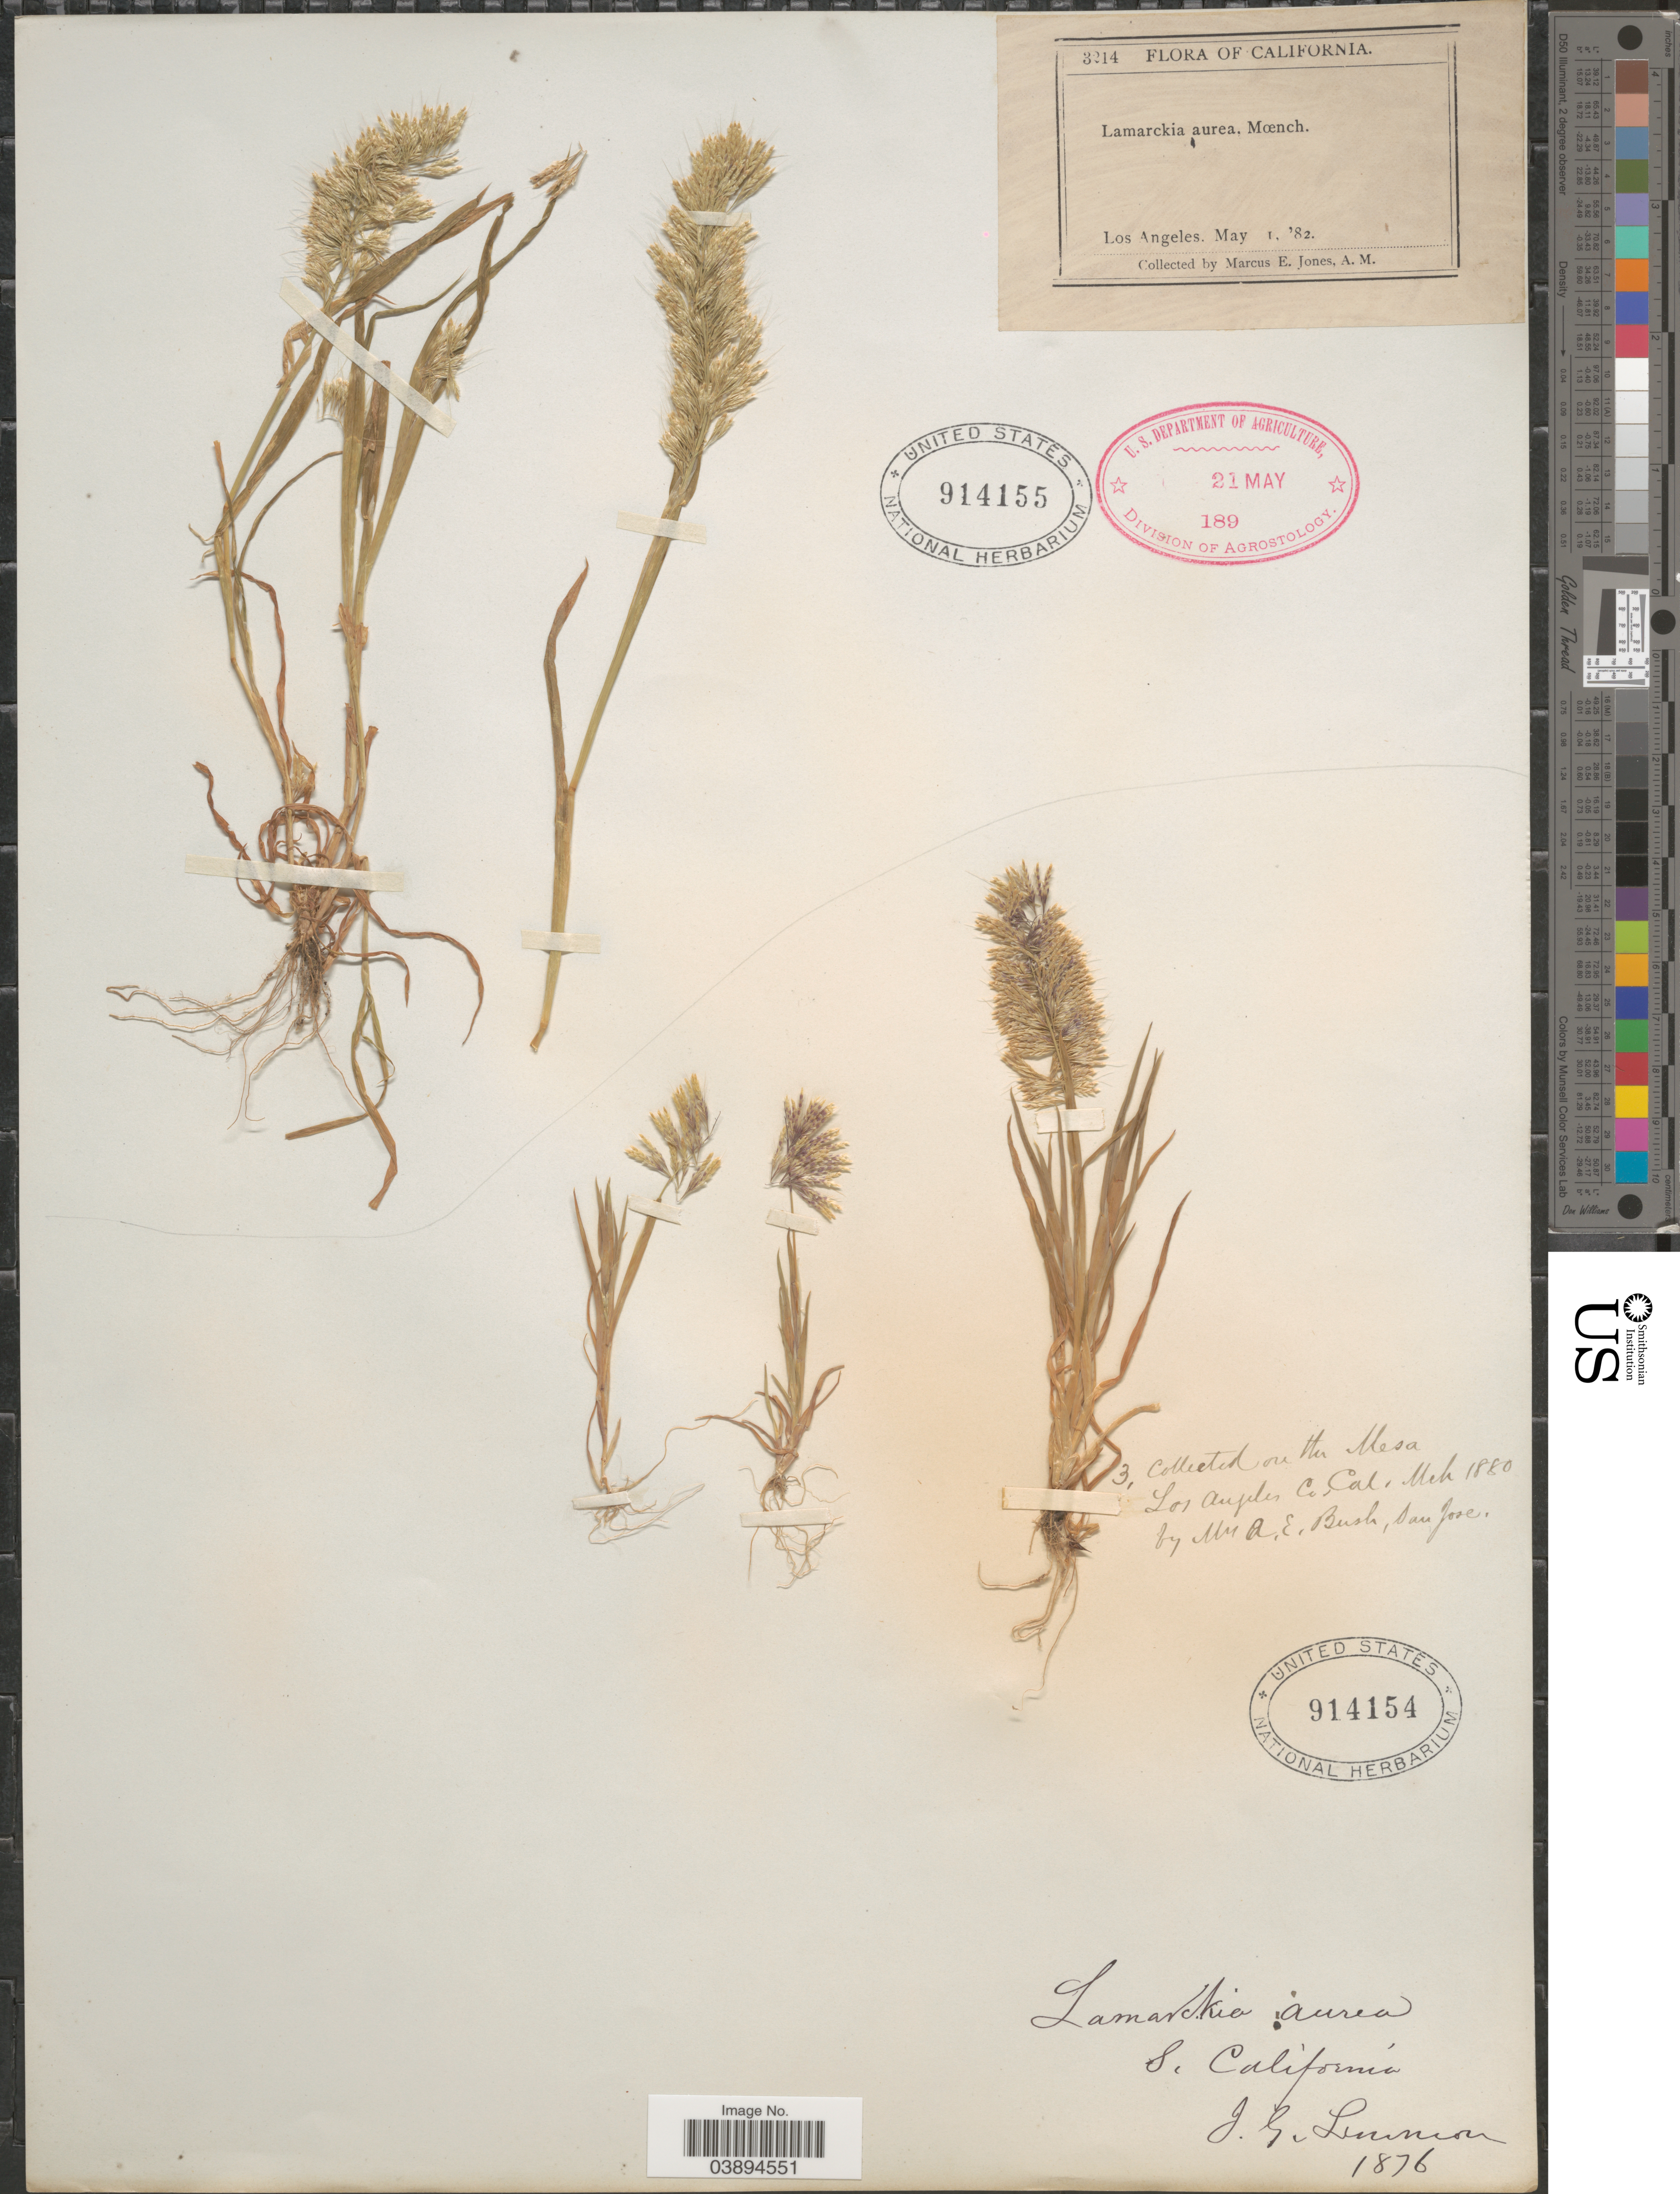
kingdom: Plantae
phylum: Tracheophyta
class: Liliopsida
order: Poales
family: Poaceae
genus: Lamarckia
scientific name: Lamarckia aurea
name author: (L.) Moench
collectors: J. Lemmon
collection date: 1876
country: United States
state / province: California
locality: S. California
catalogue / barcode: US 914154-2